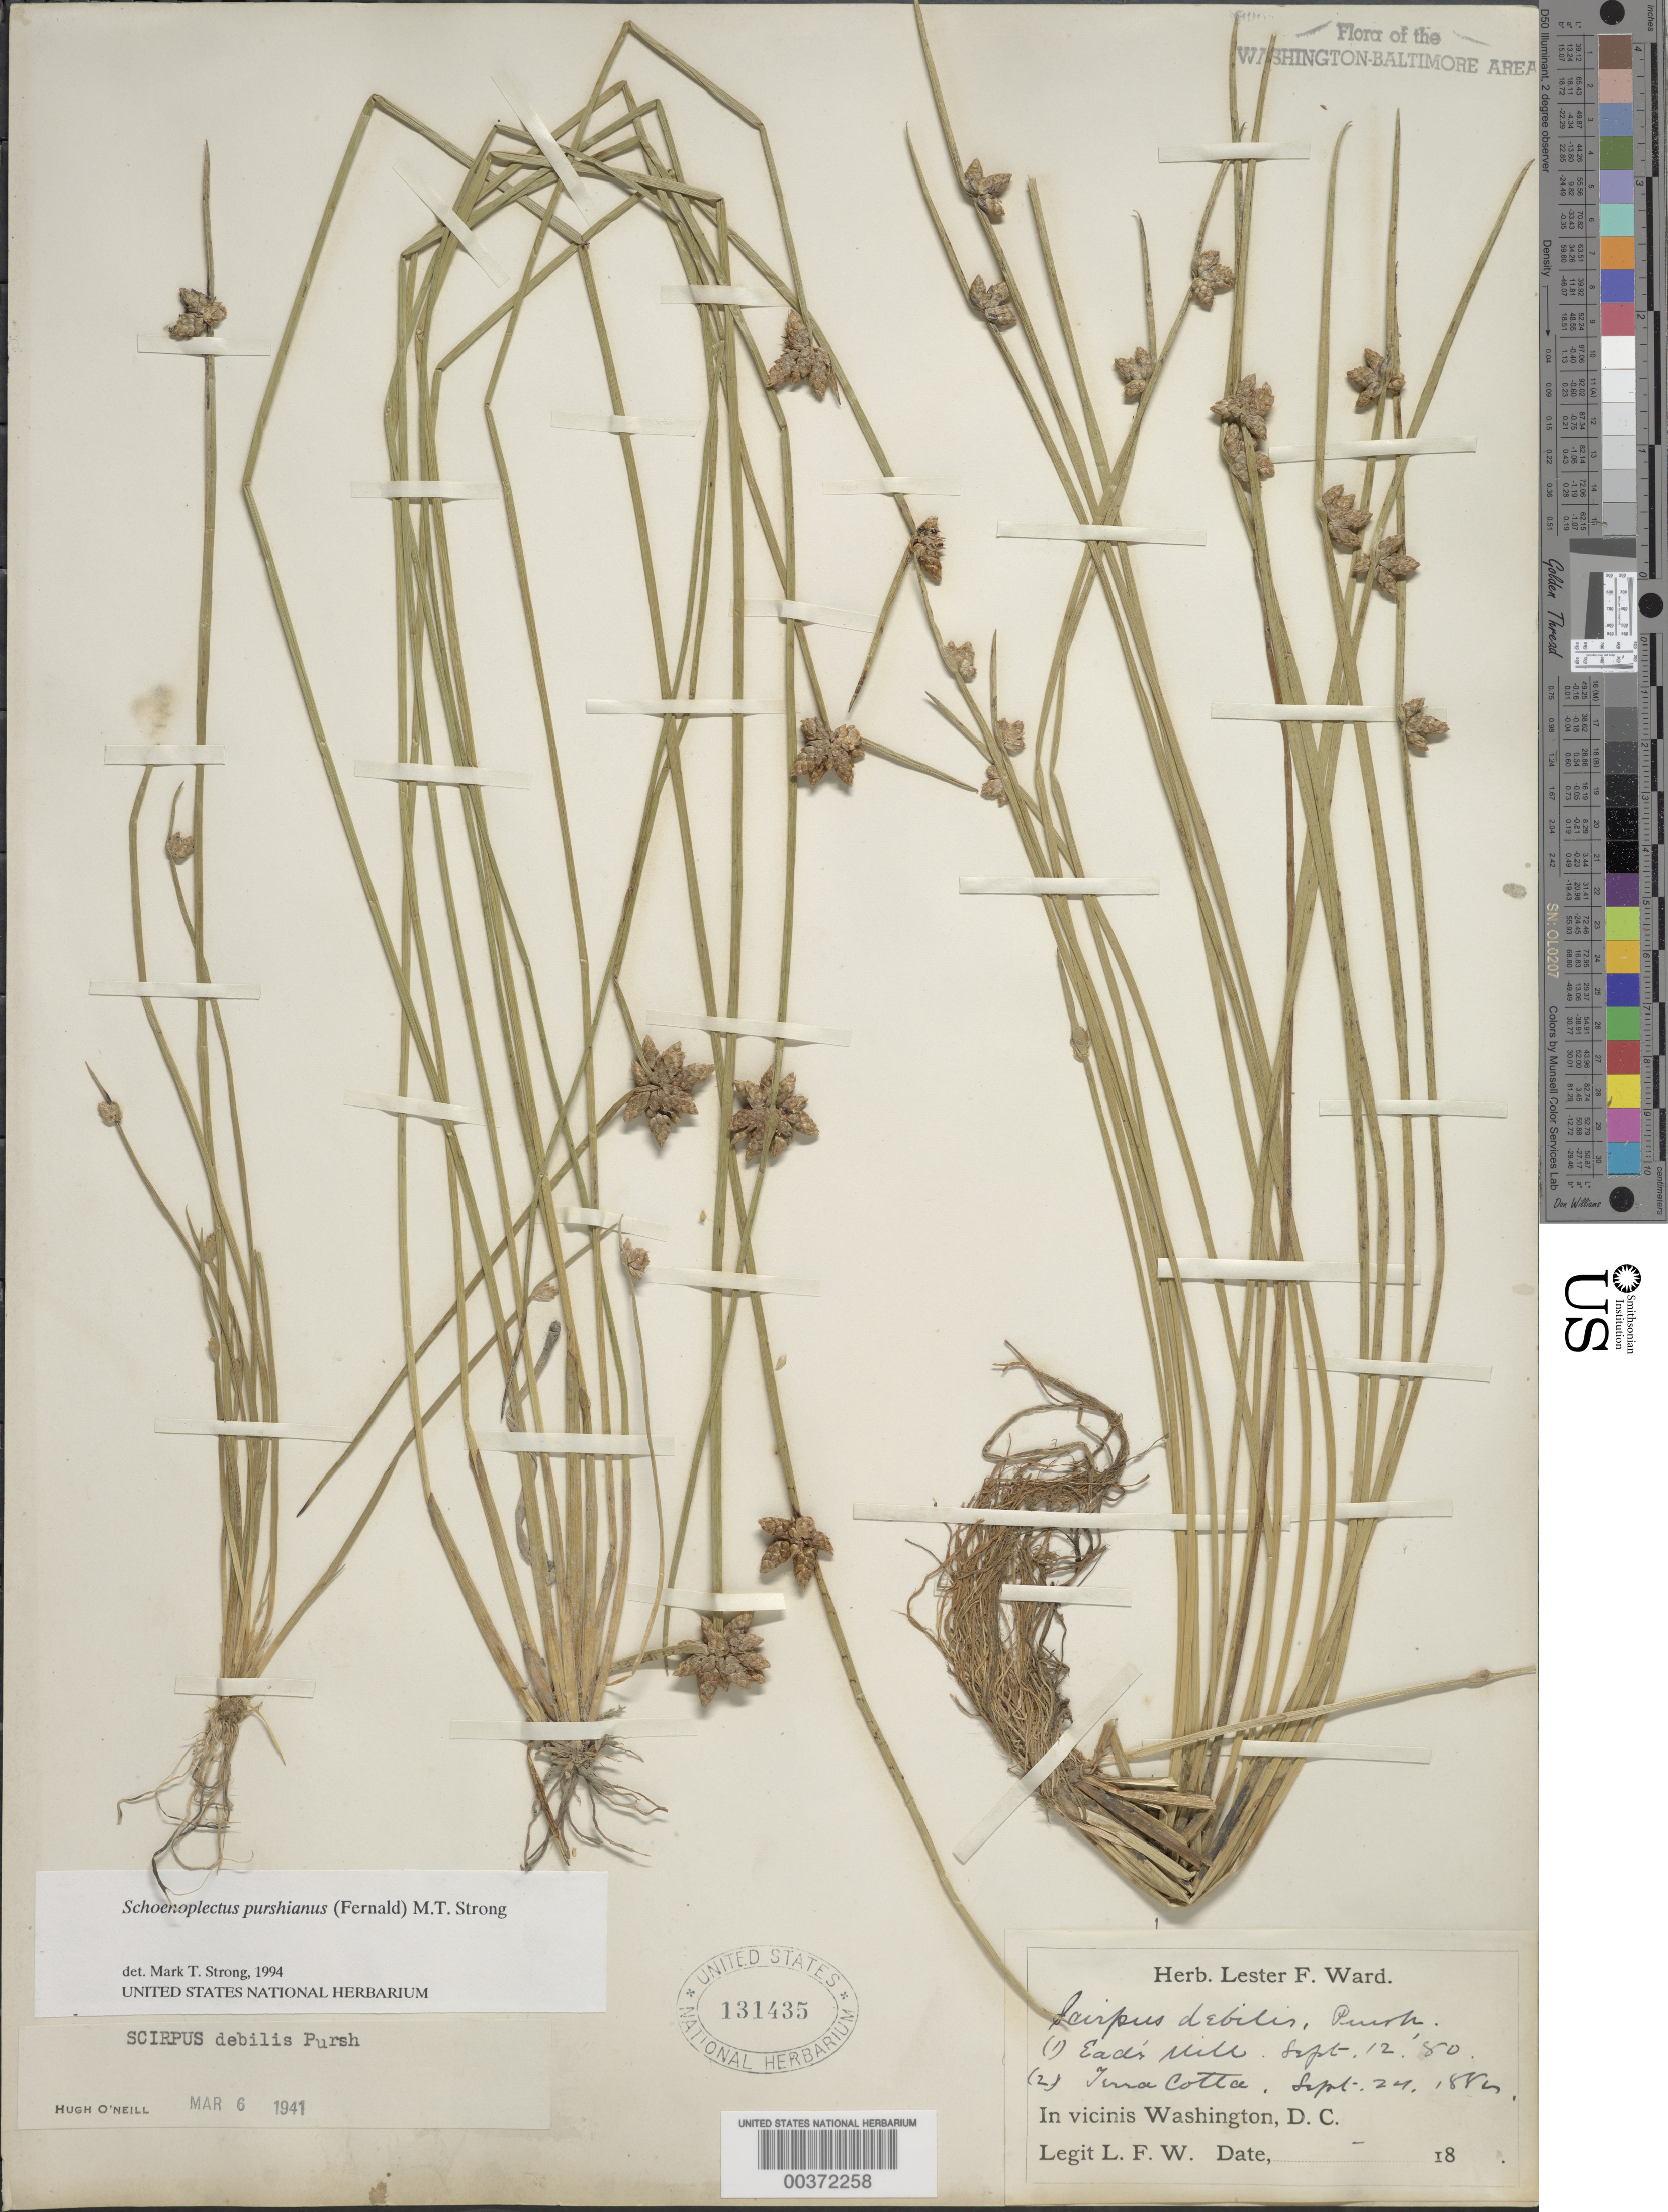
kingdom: Plantae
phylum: Tracheophyta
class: Liliopsida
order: Poales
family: Cyperaceae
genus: Schoenoplectus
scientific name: Schoenoplectus purshianus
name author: (Fernald) M.T. Strong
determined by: Strong, M. T., (US), Smithsonian Institution - National Museum of Natural History (UNITED STATES)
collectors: L. F. Ward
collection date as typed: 12 Sep 1880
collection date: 1880-09-12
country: United States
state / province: Maryland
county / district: Montgomery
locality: Eads Mill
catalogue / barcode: US 131435